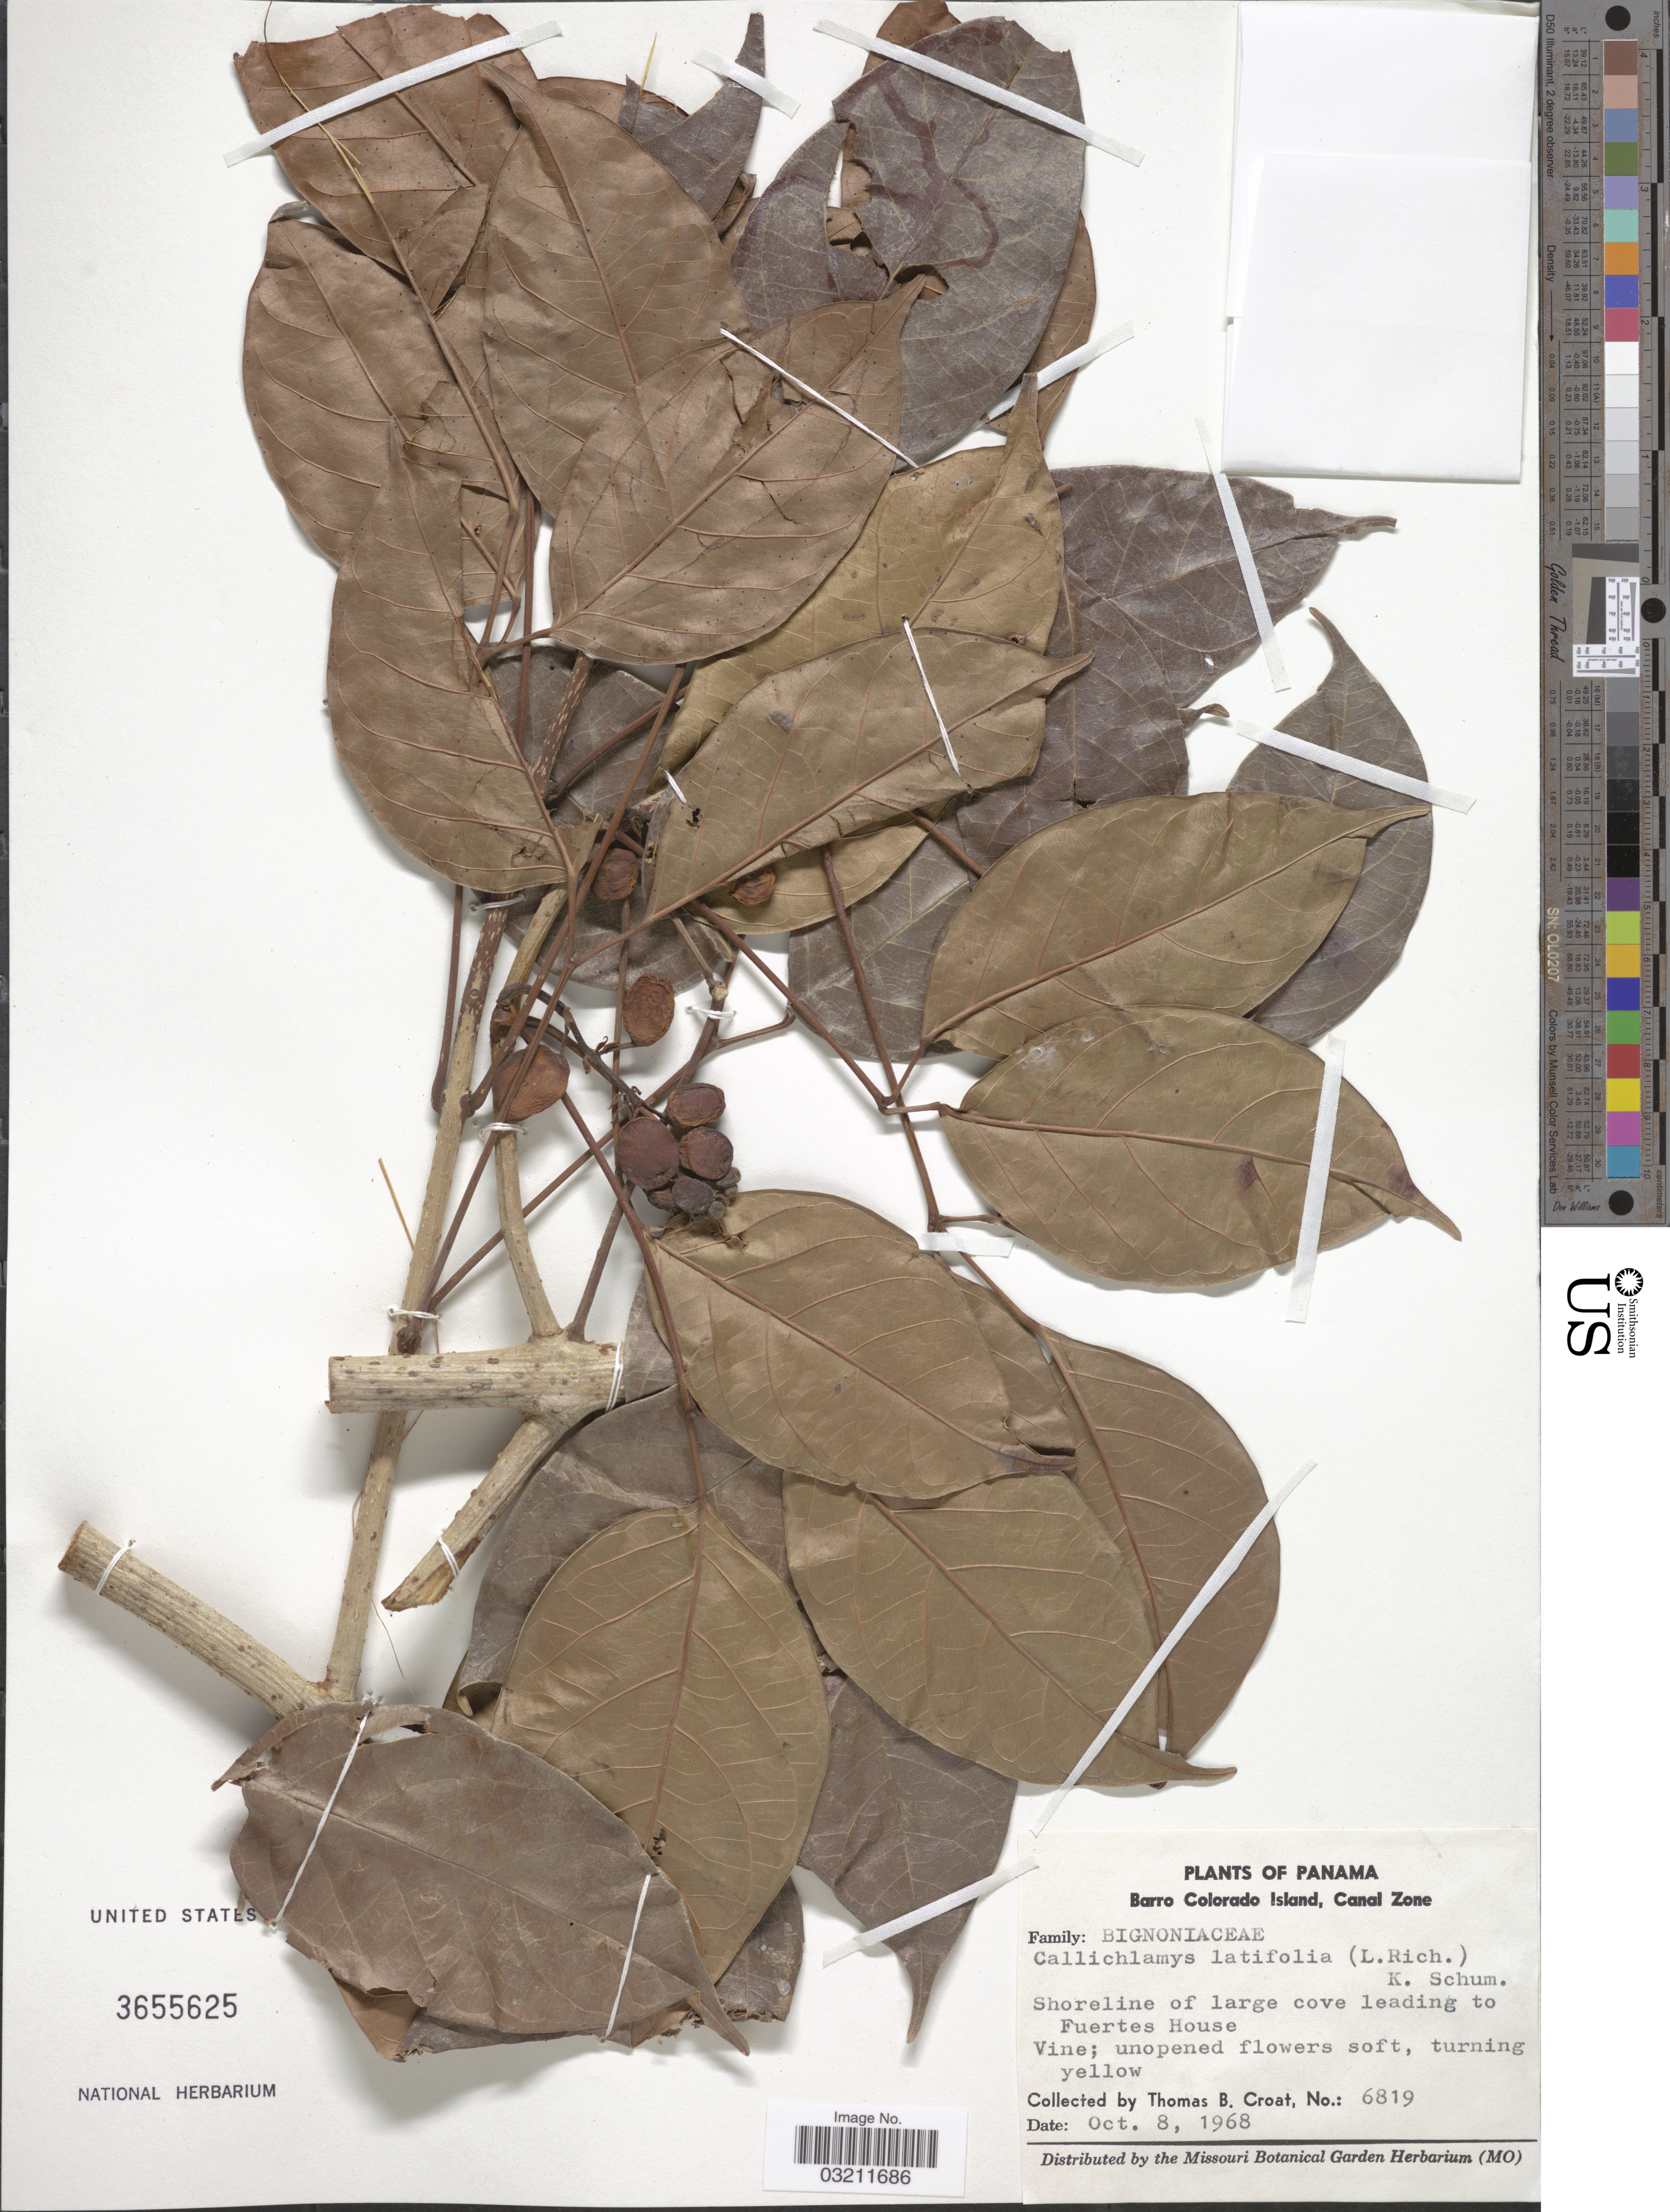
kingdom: Plantae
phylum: Tracheophyta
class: Magnoliopsida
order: Lamiales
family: Bignoniaceae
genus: Callichlamys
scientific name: Callichlamys latifolia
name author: (Rich.) K. Schum.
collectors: T. B. Croat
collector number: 6819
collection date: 1968-10-08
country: Panama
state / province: Panamá Oeste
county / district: Canal Zone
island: Barro Colorado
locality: Barro Colorado Island, Canal Zone. Shoreline of large cove leading to Fuertes House.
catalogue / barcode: US 3655625